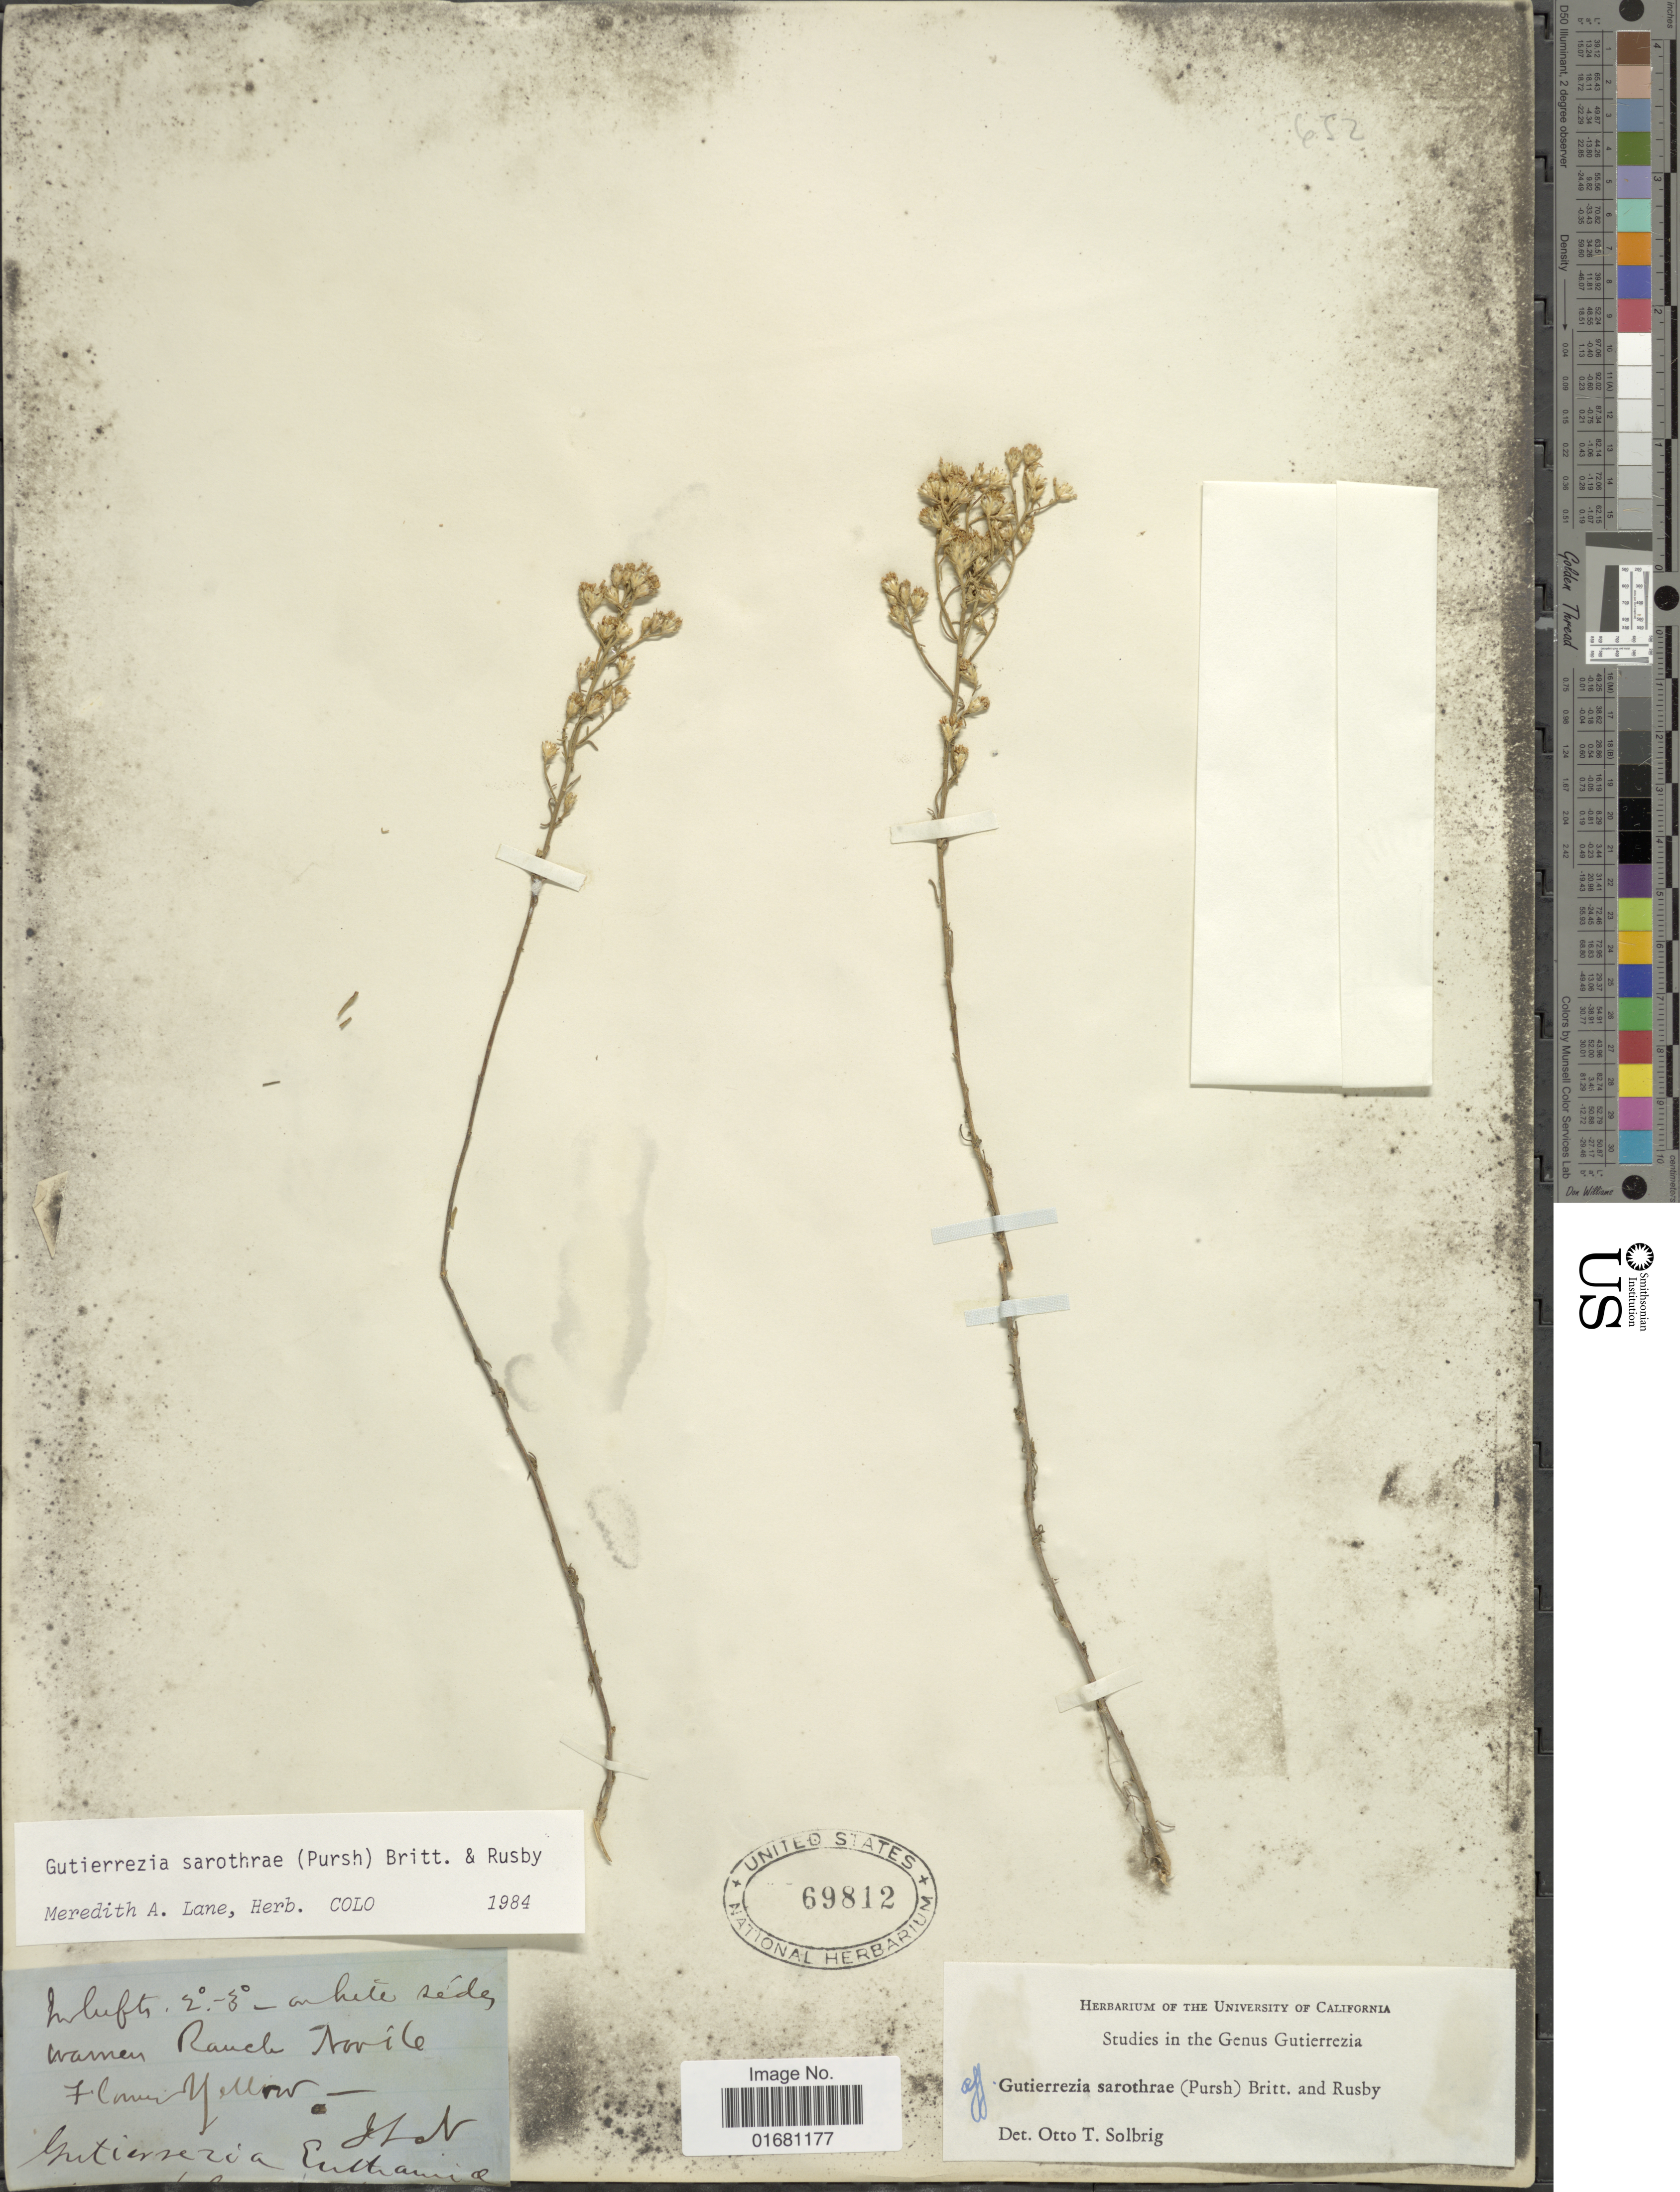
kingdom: Plantae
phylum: Tracheophyta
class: Magnoliopsida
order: Asterales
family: Asteraceae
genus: Gutierrezia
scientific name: Gutierrezia sarothrae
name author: (Pursh) Britton & Rusby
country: United States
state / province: New Mexico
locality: Wamer Ranch Novile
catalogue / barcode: US 69812